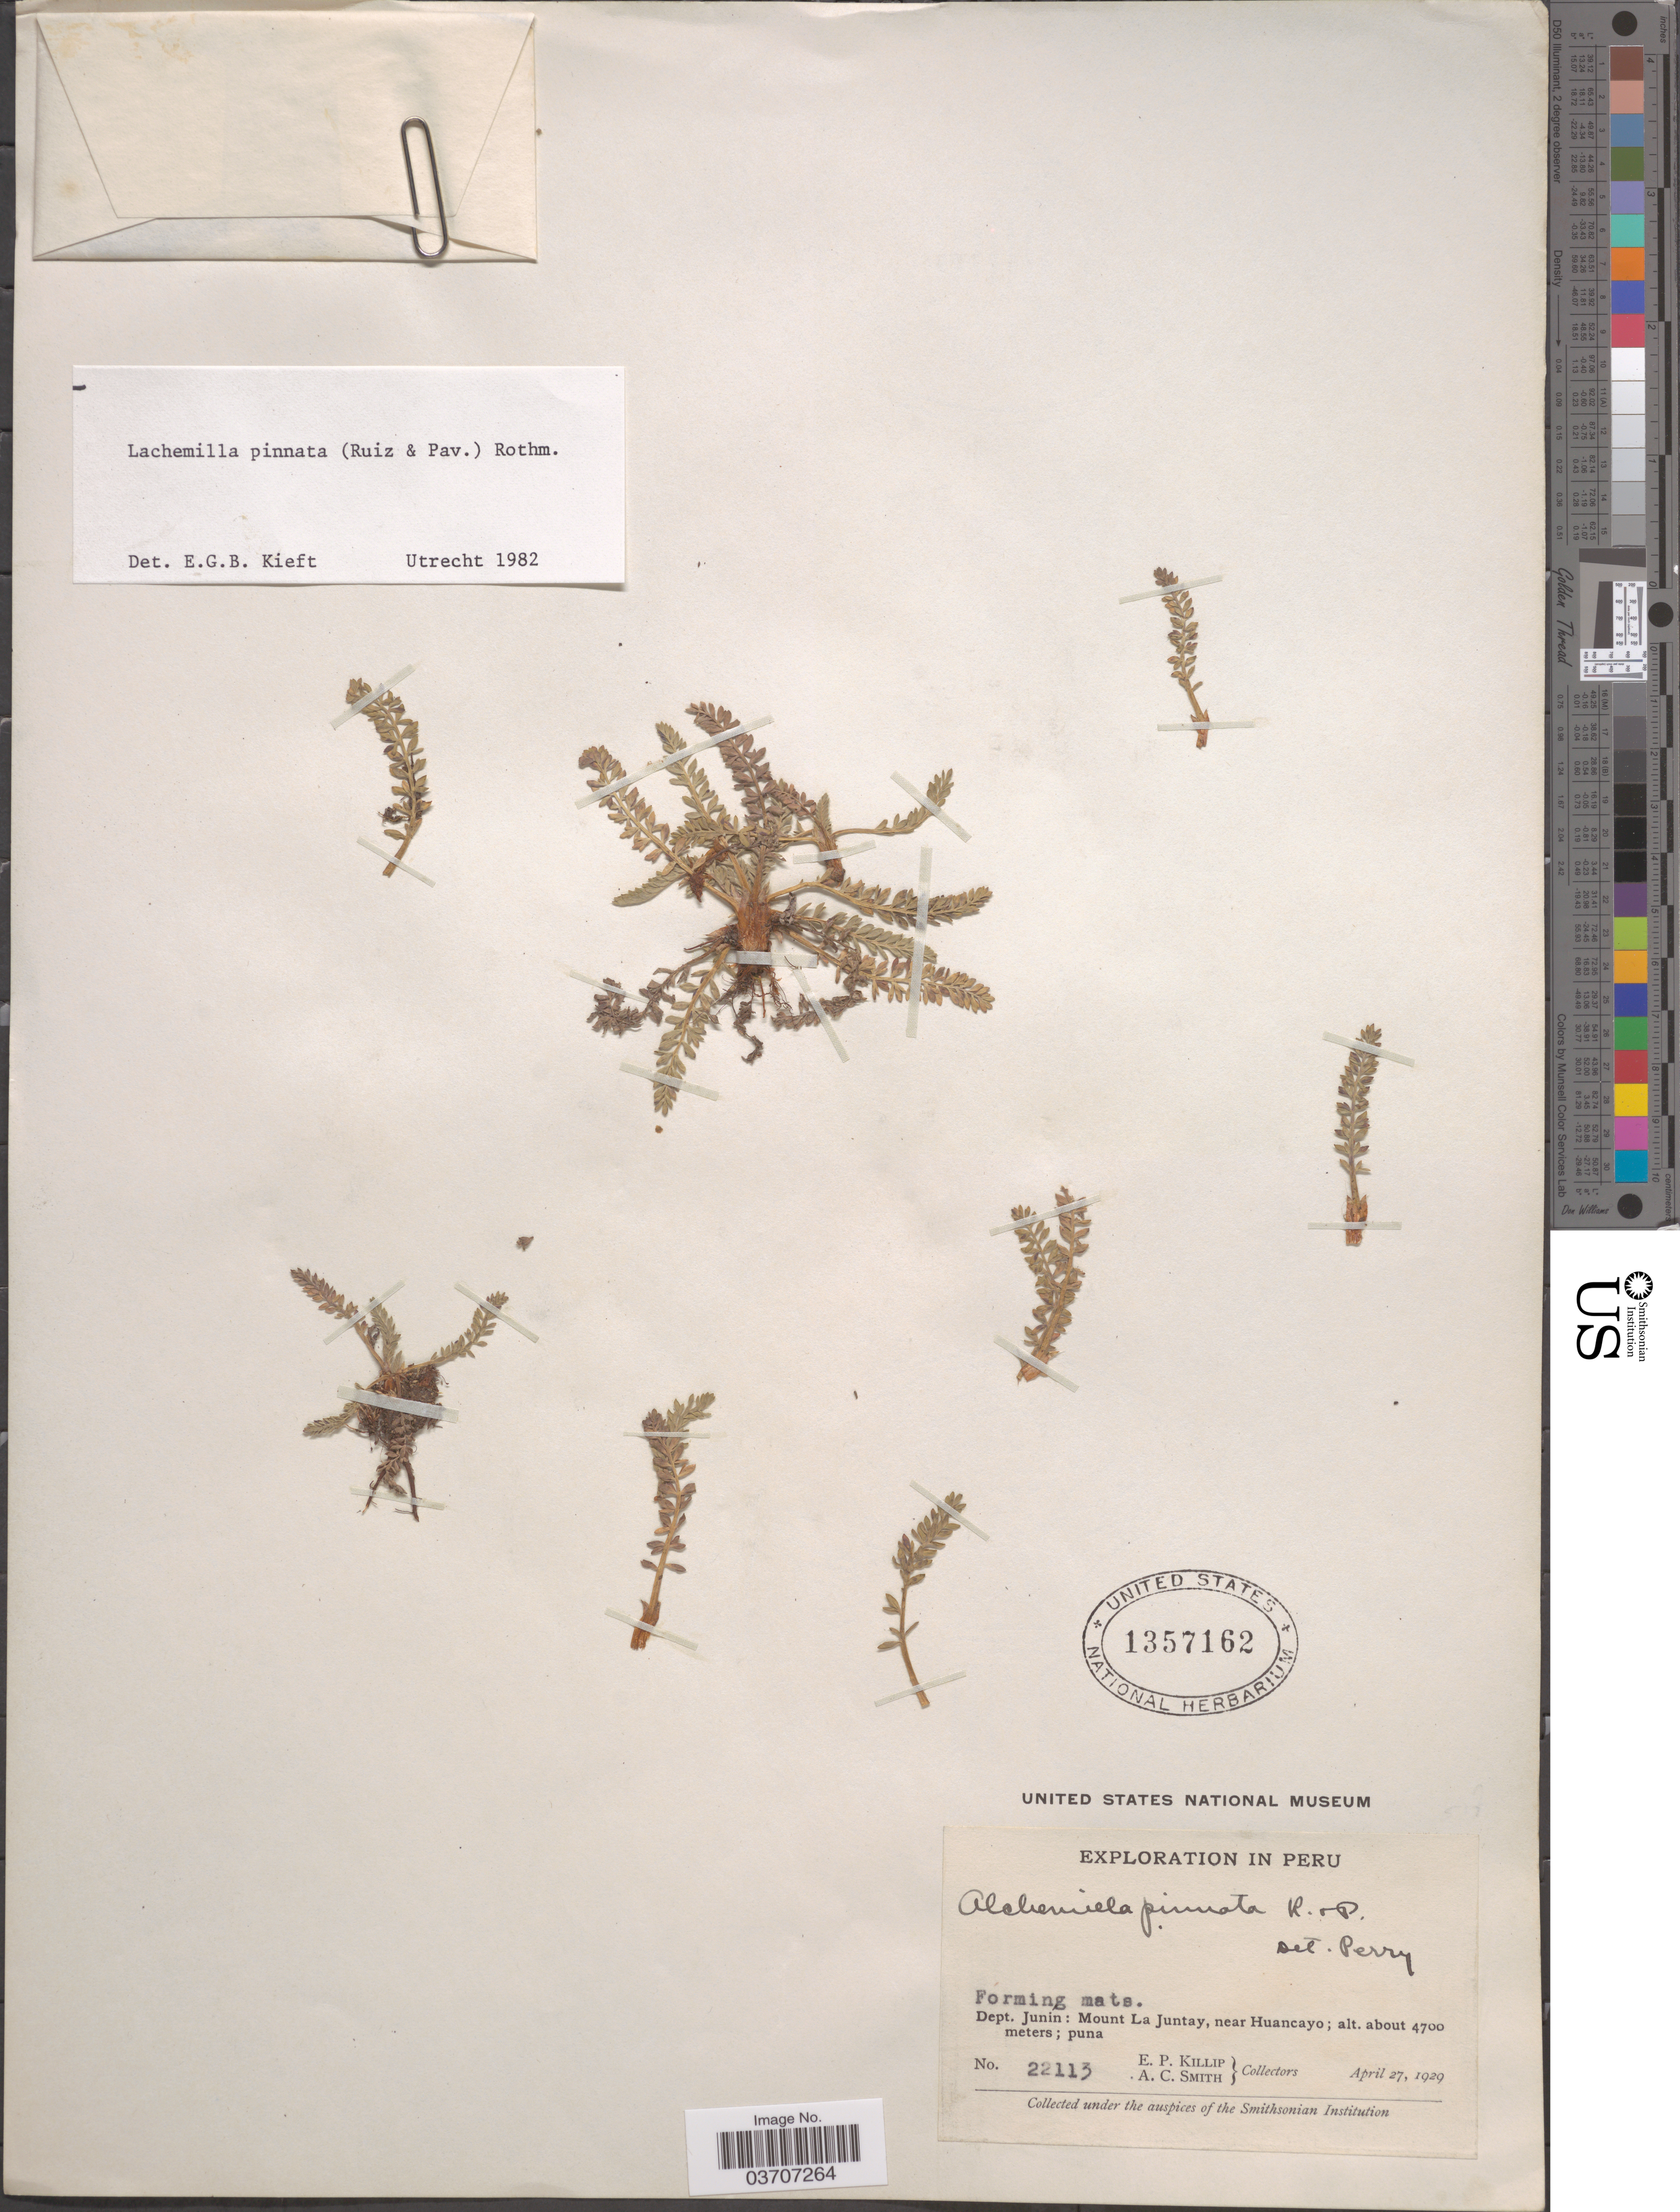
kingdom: Plantae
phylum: Tracheophyta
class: Magnoliopsida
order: Rosales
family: Rosaceae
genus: Lachemilla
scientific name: Lachemilla pinnata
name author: (Ruiz & Pav.) Rothm.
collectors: E. P. Killip & A. C. Smith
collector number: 22113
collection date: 1929-04-27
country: Peru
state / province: Junín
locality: Dept. Junín: Mount La Juntay, near Huancayo.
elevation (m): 4700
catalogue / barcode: US 1357162